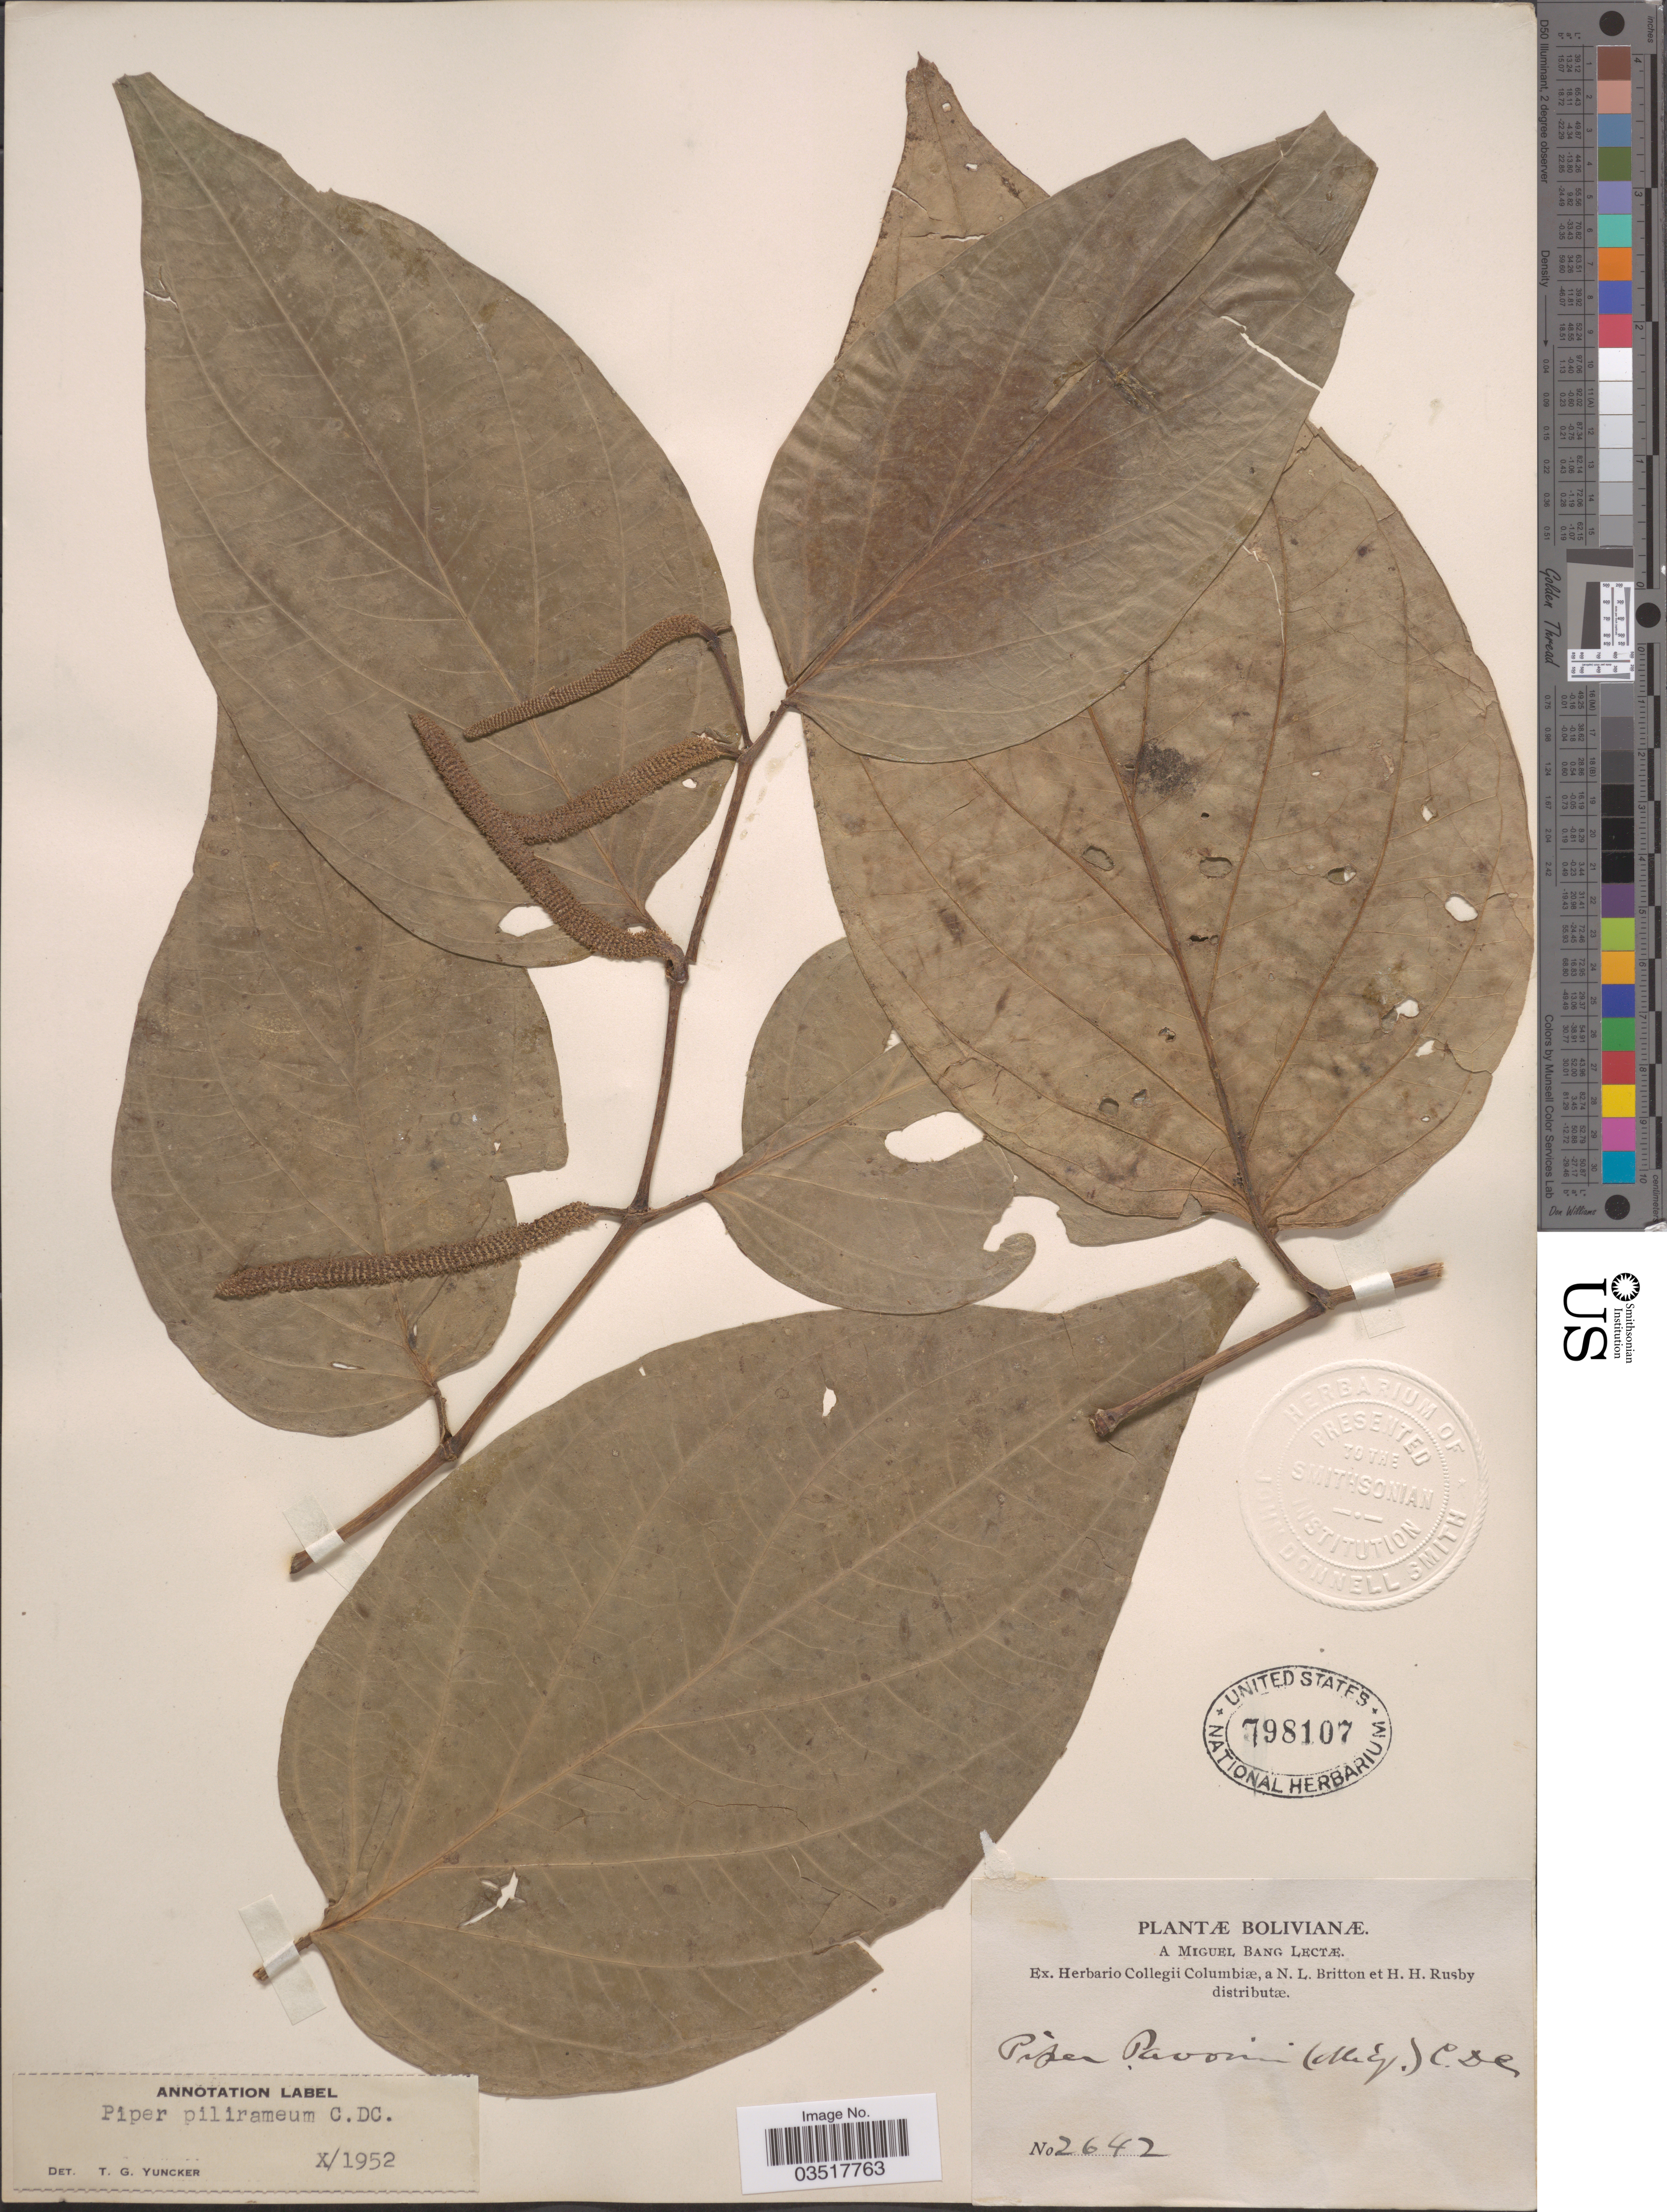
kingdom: Plantae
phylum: Tracheophyta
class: Magnoliopsida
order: Piperales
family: Piperaceae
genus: Piper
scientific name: Piper pilirameum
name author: C. DC.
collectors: M. Bang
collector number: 2642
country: Bolivia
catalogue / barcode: US 798107